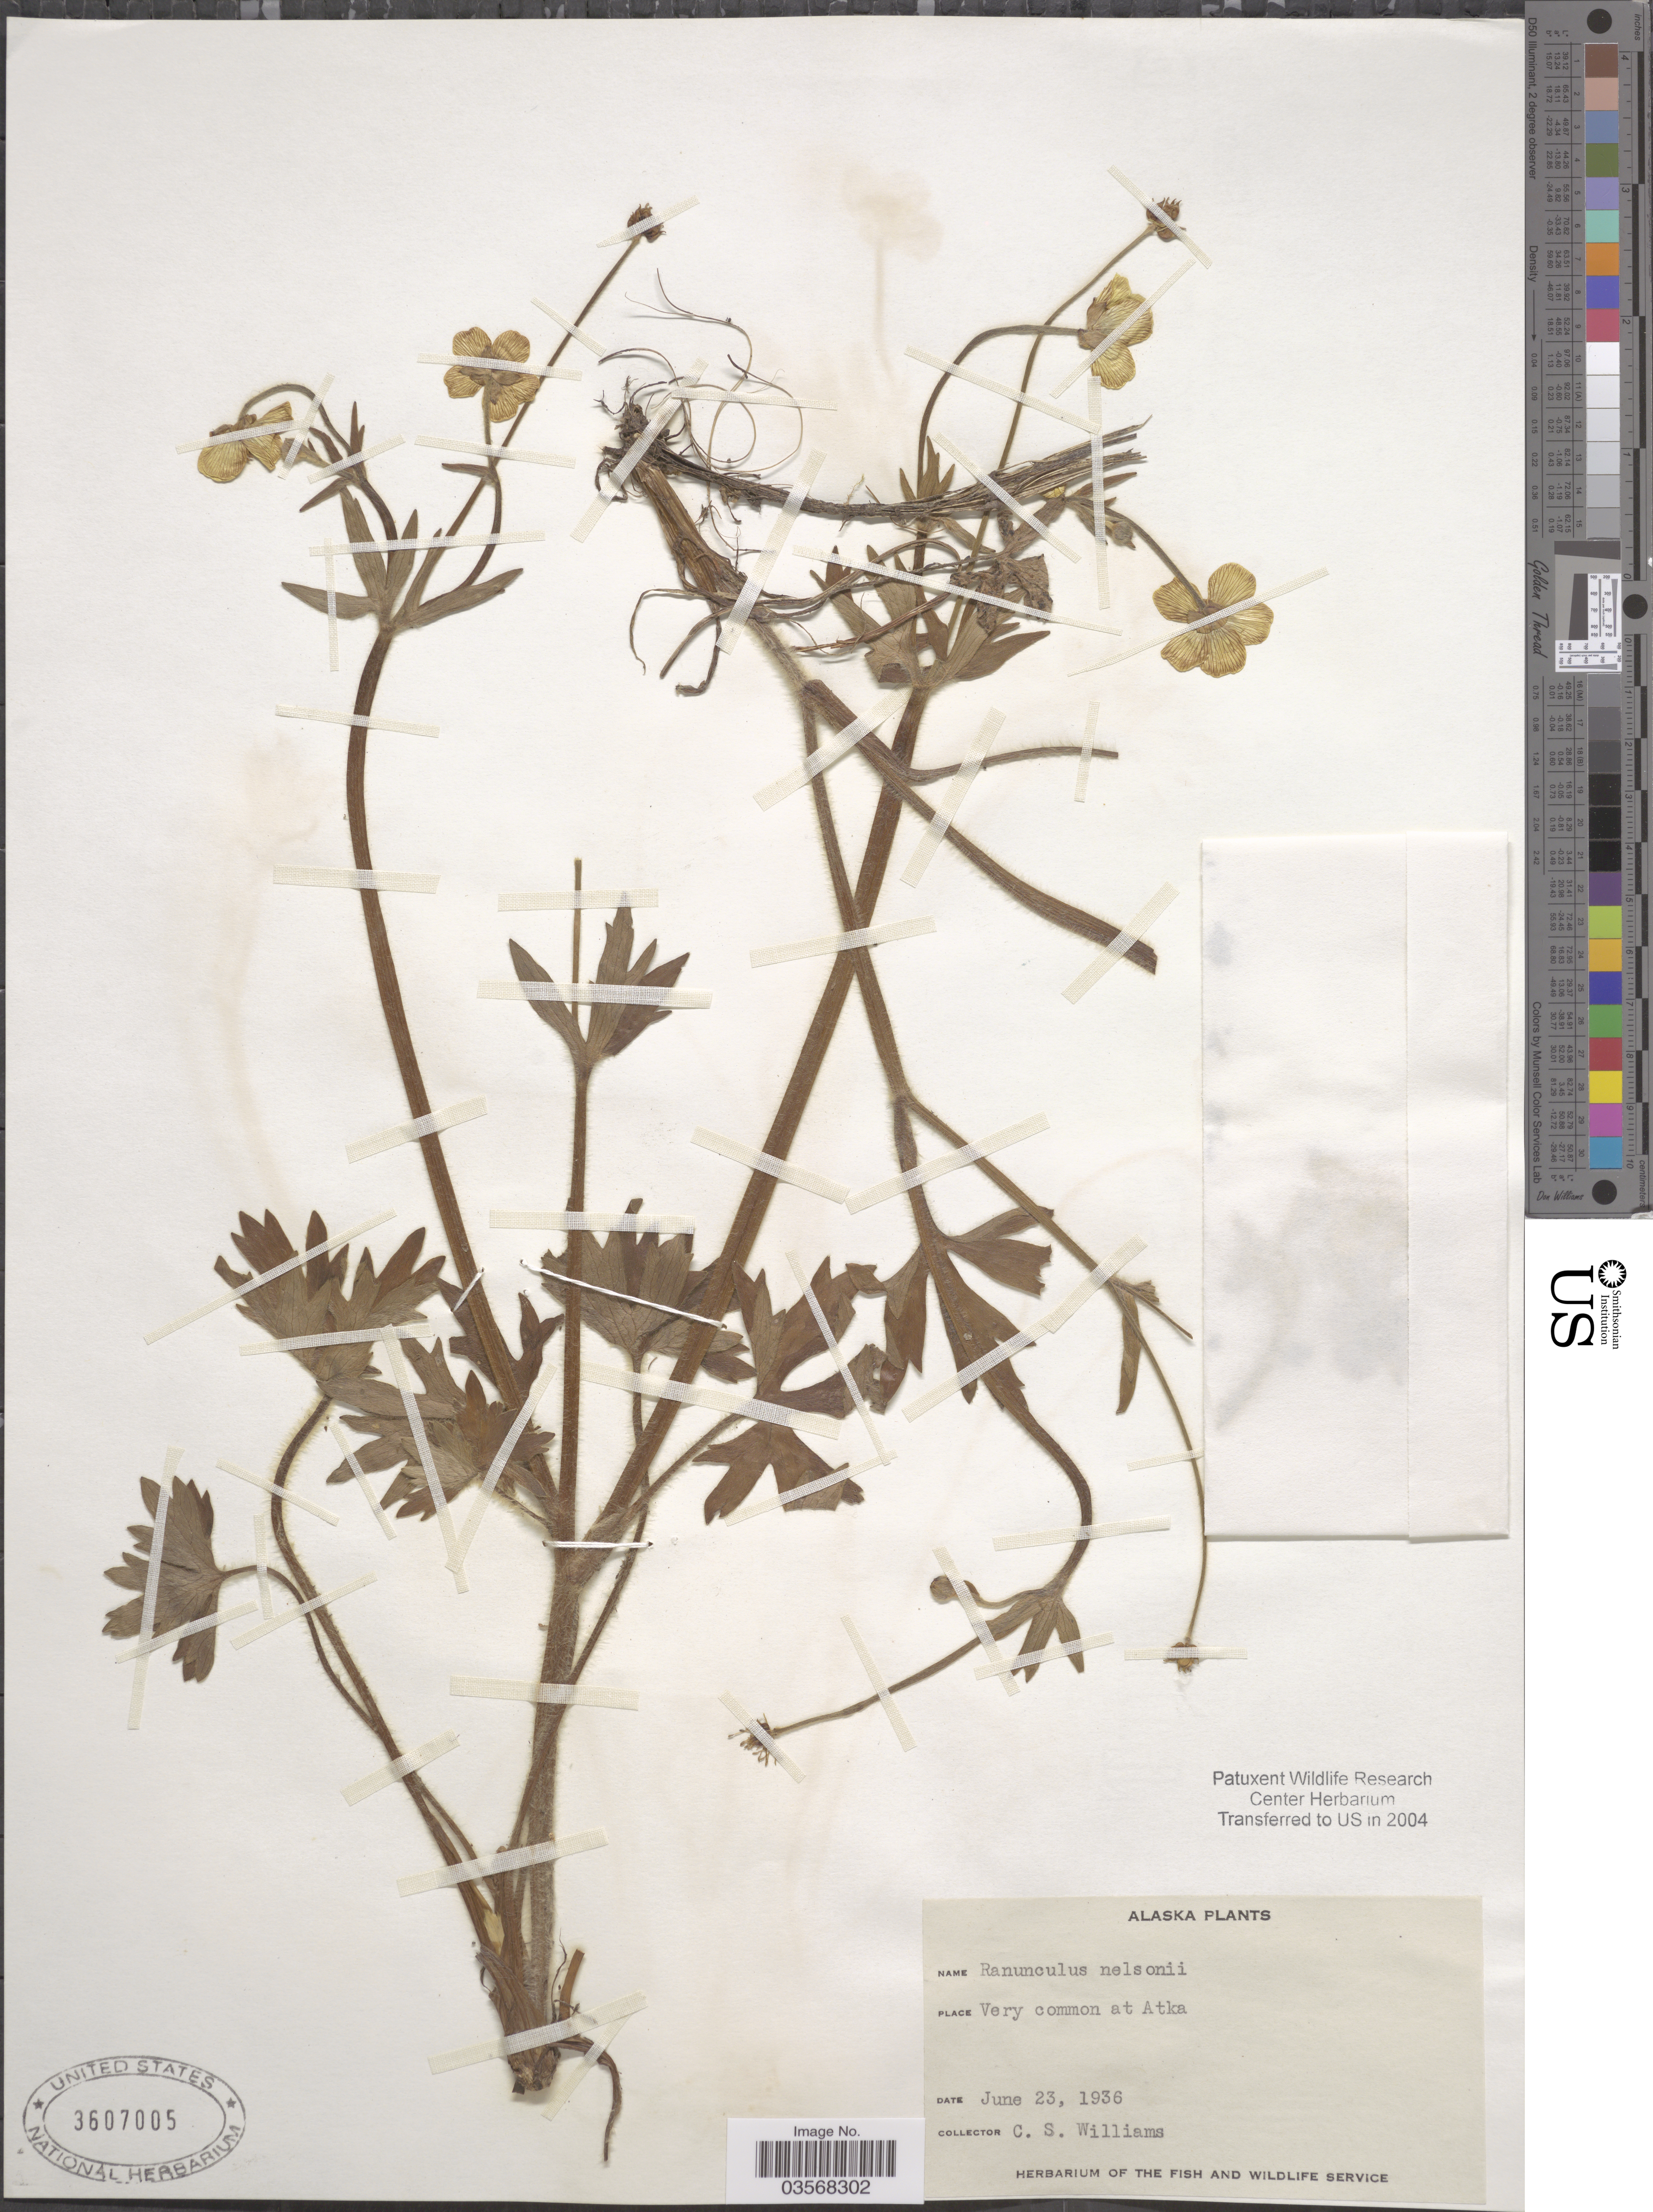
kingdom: Plantae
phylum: Tracheophyta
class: Magnoliopsida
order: Ranunculales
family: Ranunculaceae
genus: Ranunculus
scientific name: Ranunculus occidentalis var. nelsonii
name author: (DC.) L.D. Benson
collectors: C. Williams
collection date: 1936-06-23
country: United States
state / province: Alaska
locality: Very common at Atka.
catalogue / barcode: US 3607005